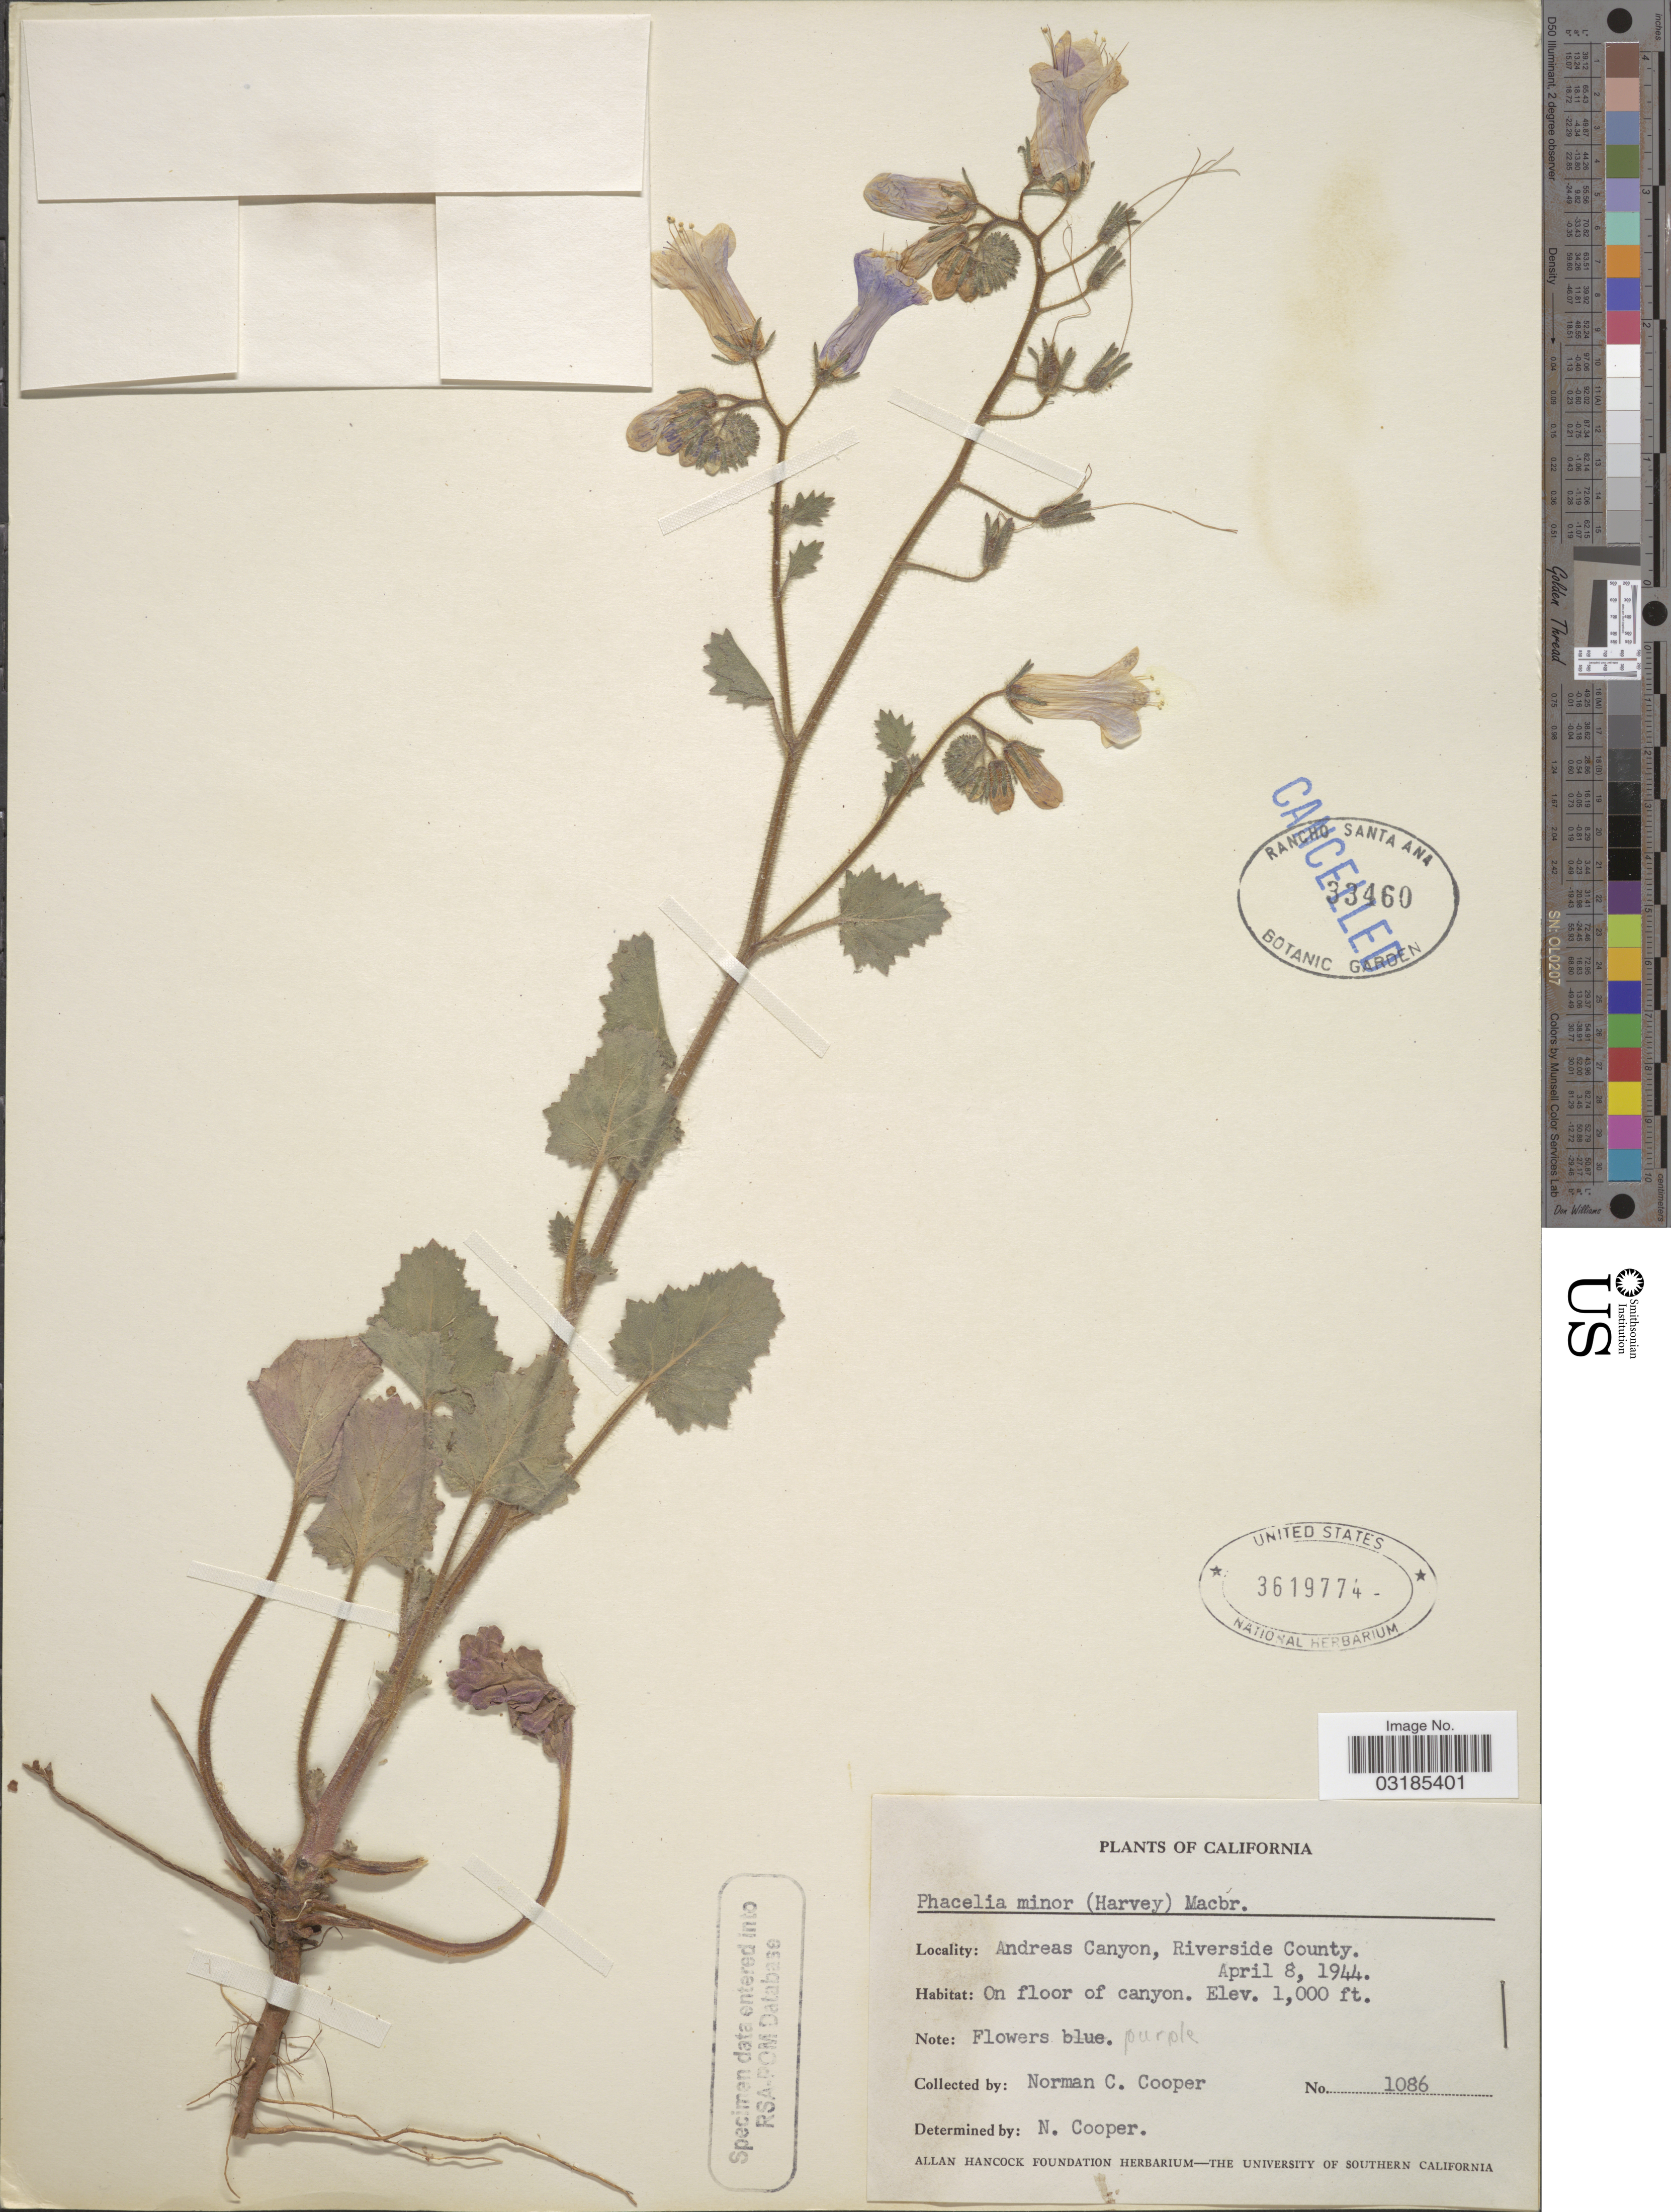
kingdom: Plantae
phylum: Tracheophyta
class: Magnoliopsida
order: Boraginales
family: Hydrophyllaceae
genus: Phacelia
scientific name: Phacelia minor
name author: (Harv.) Thell.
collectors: N. Cooper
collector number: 1086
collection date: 1944-04-08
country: United States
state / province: California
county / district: Riverside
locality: Andreas Canyon, Riverside County.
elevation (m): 305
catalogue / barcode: US 3619774